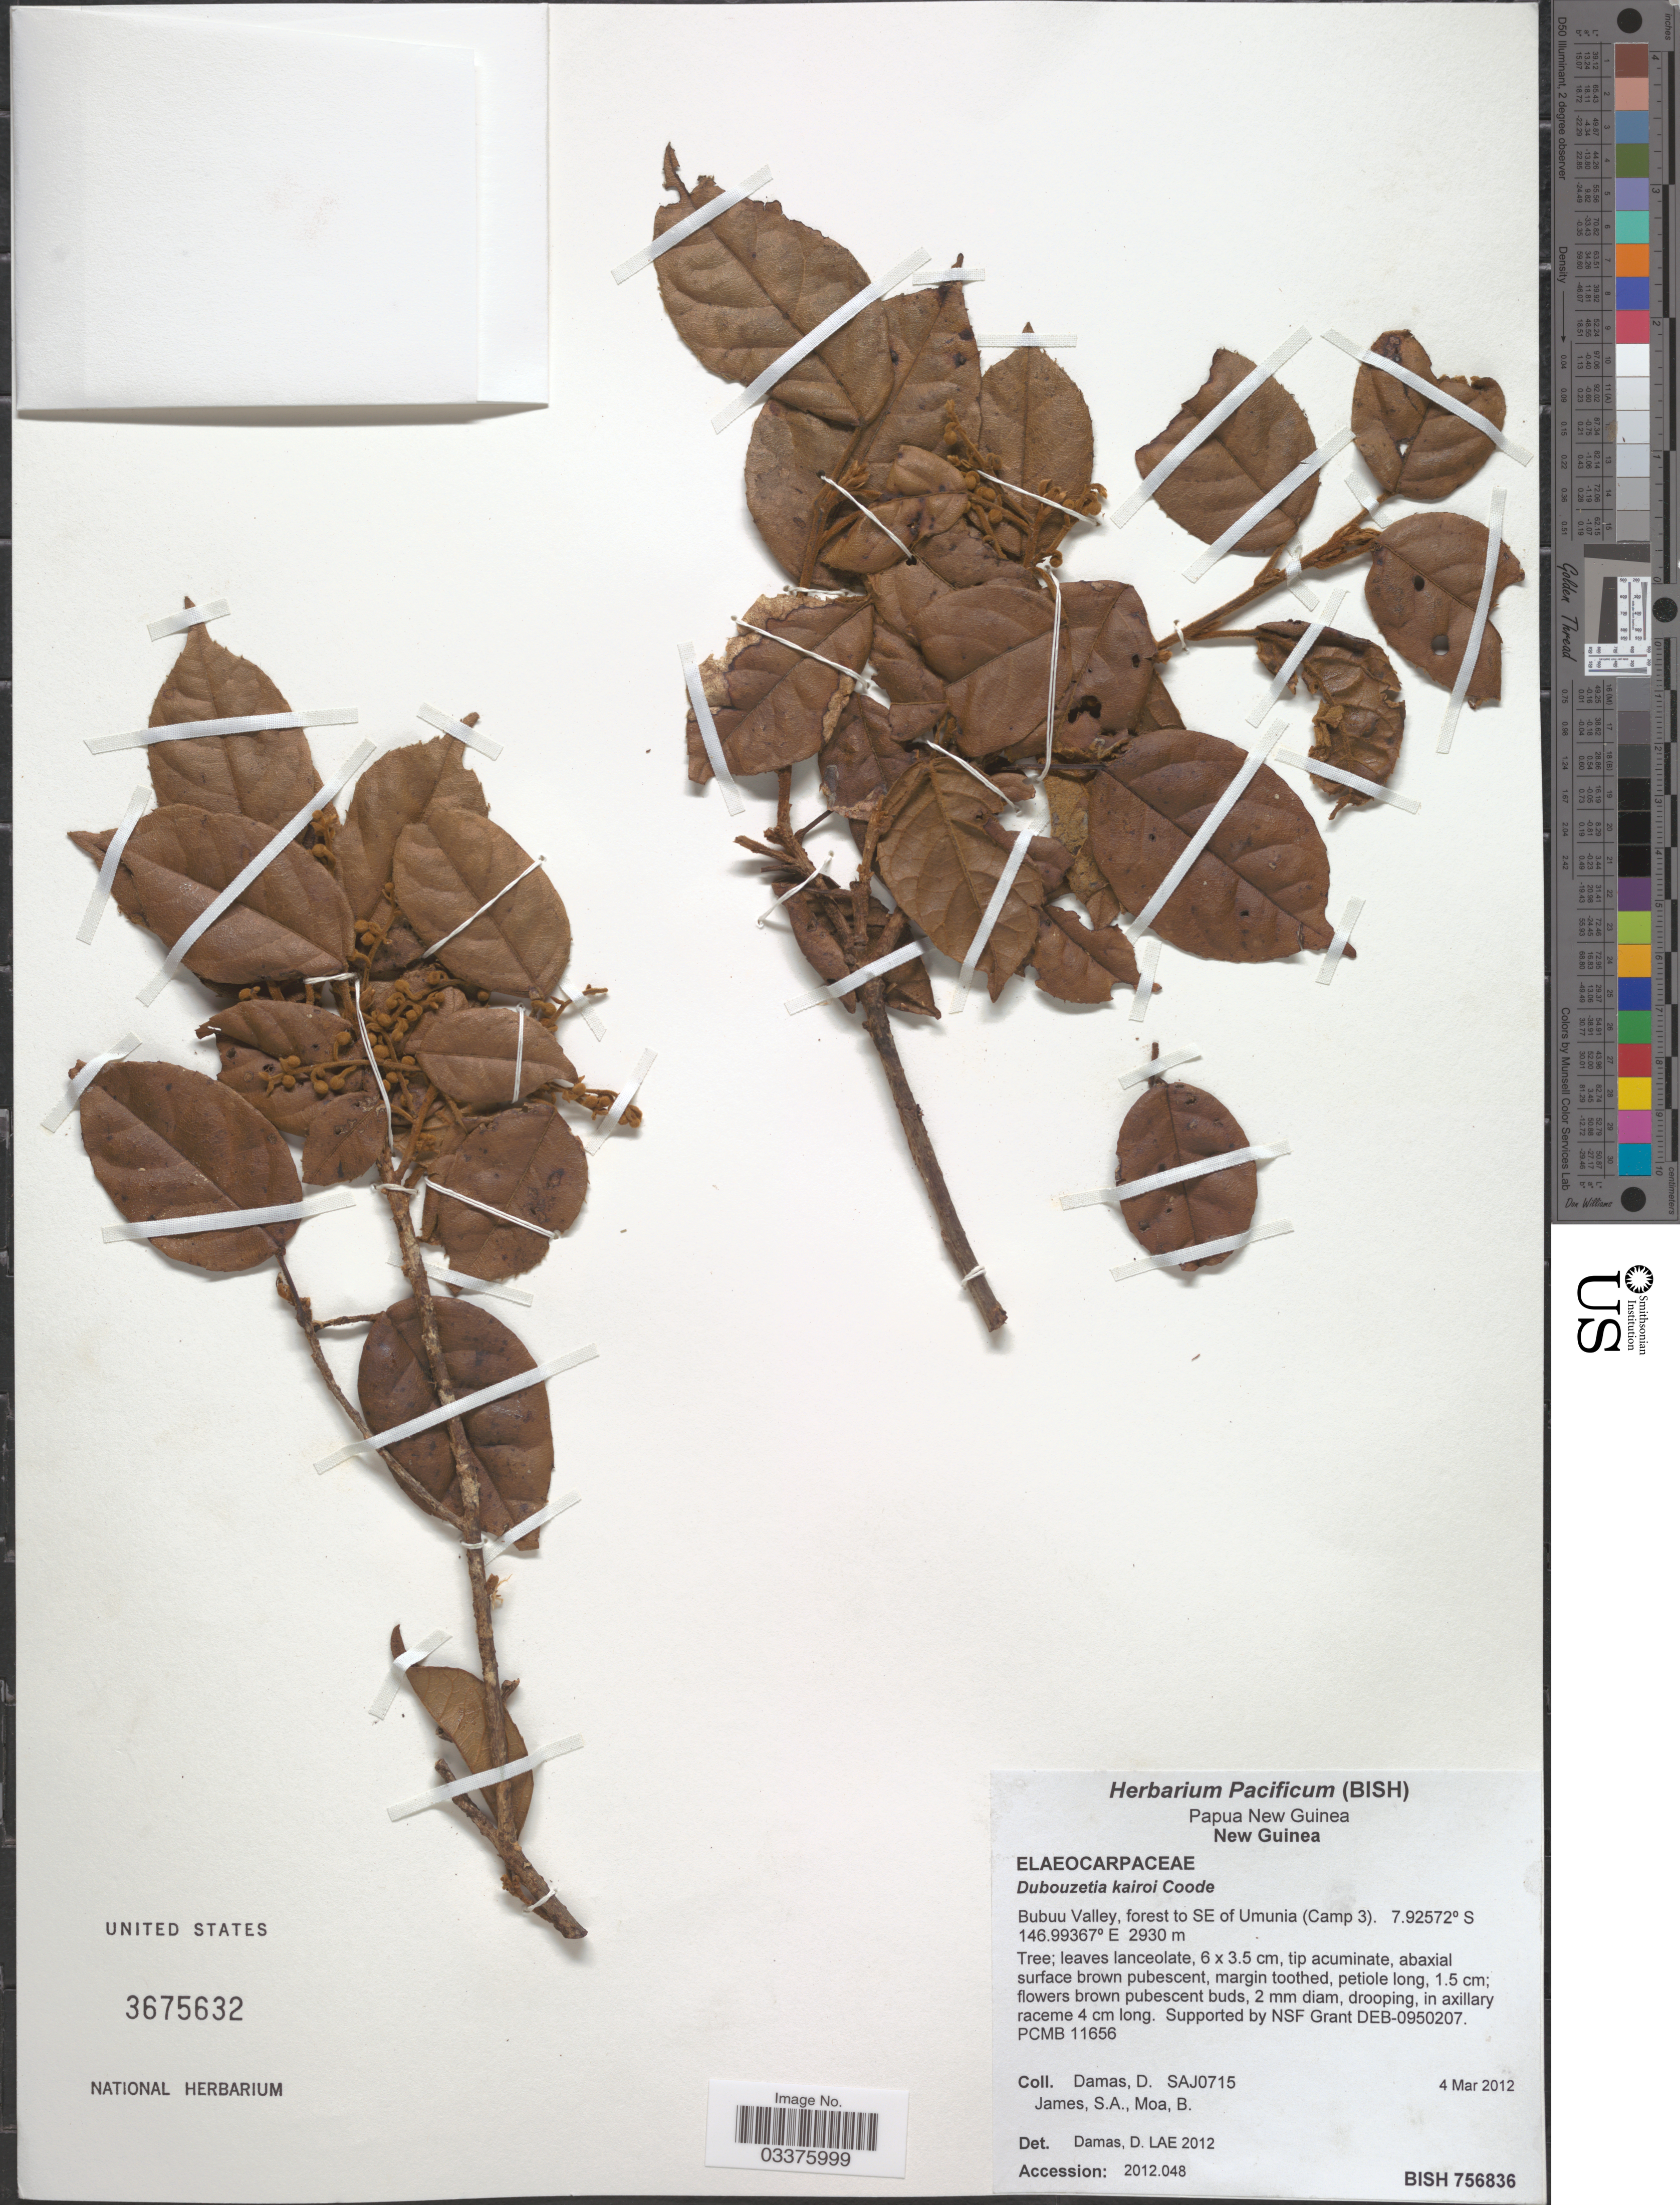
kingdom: Plantae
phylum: Tracheophyta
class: Magnoliopsida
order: Oxalidales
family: Elaeocarpaceae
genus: Dubouzetia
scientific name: Dubouzetia kairoi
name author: Coode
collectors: D. Damas, S. James & B. Moa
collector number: SAJ0715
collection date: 2012-03-04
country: Papua New Guinea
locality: New Guinea. Bubuu Valley, forest to SE of Umunia (Camp 3).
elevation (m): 2930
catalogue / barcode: US 3675632